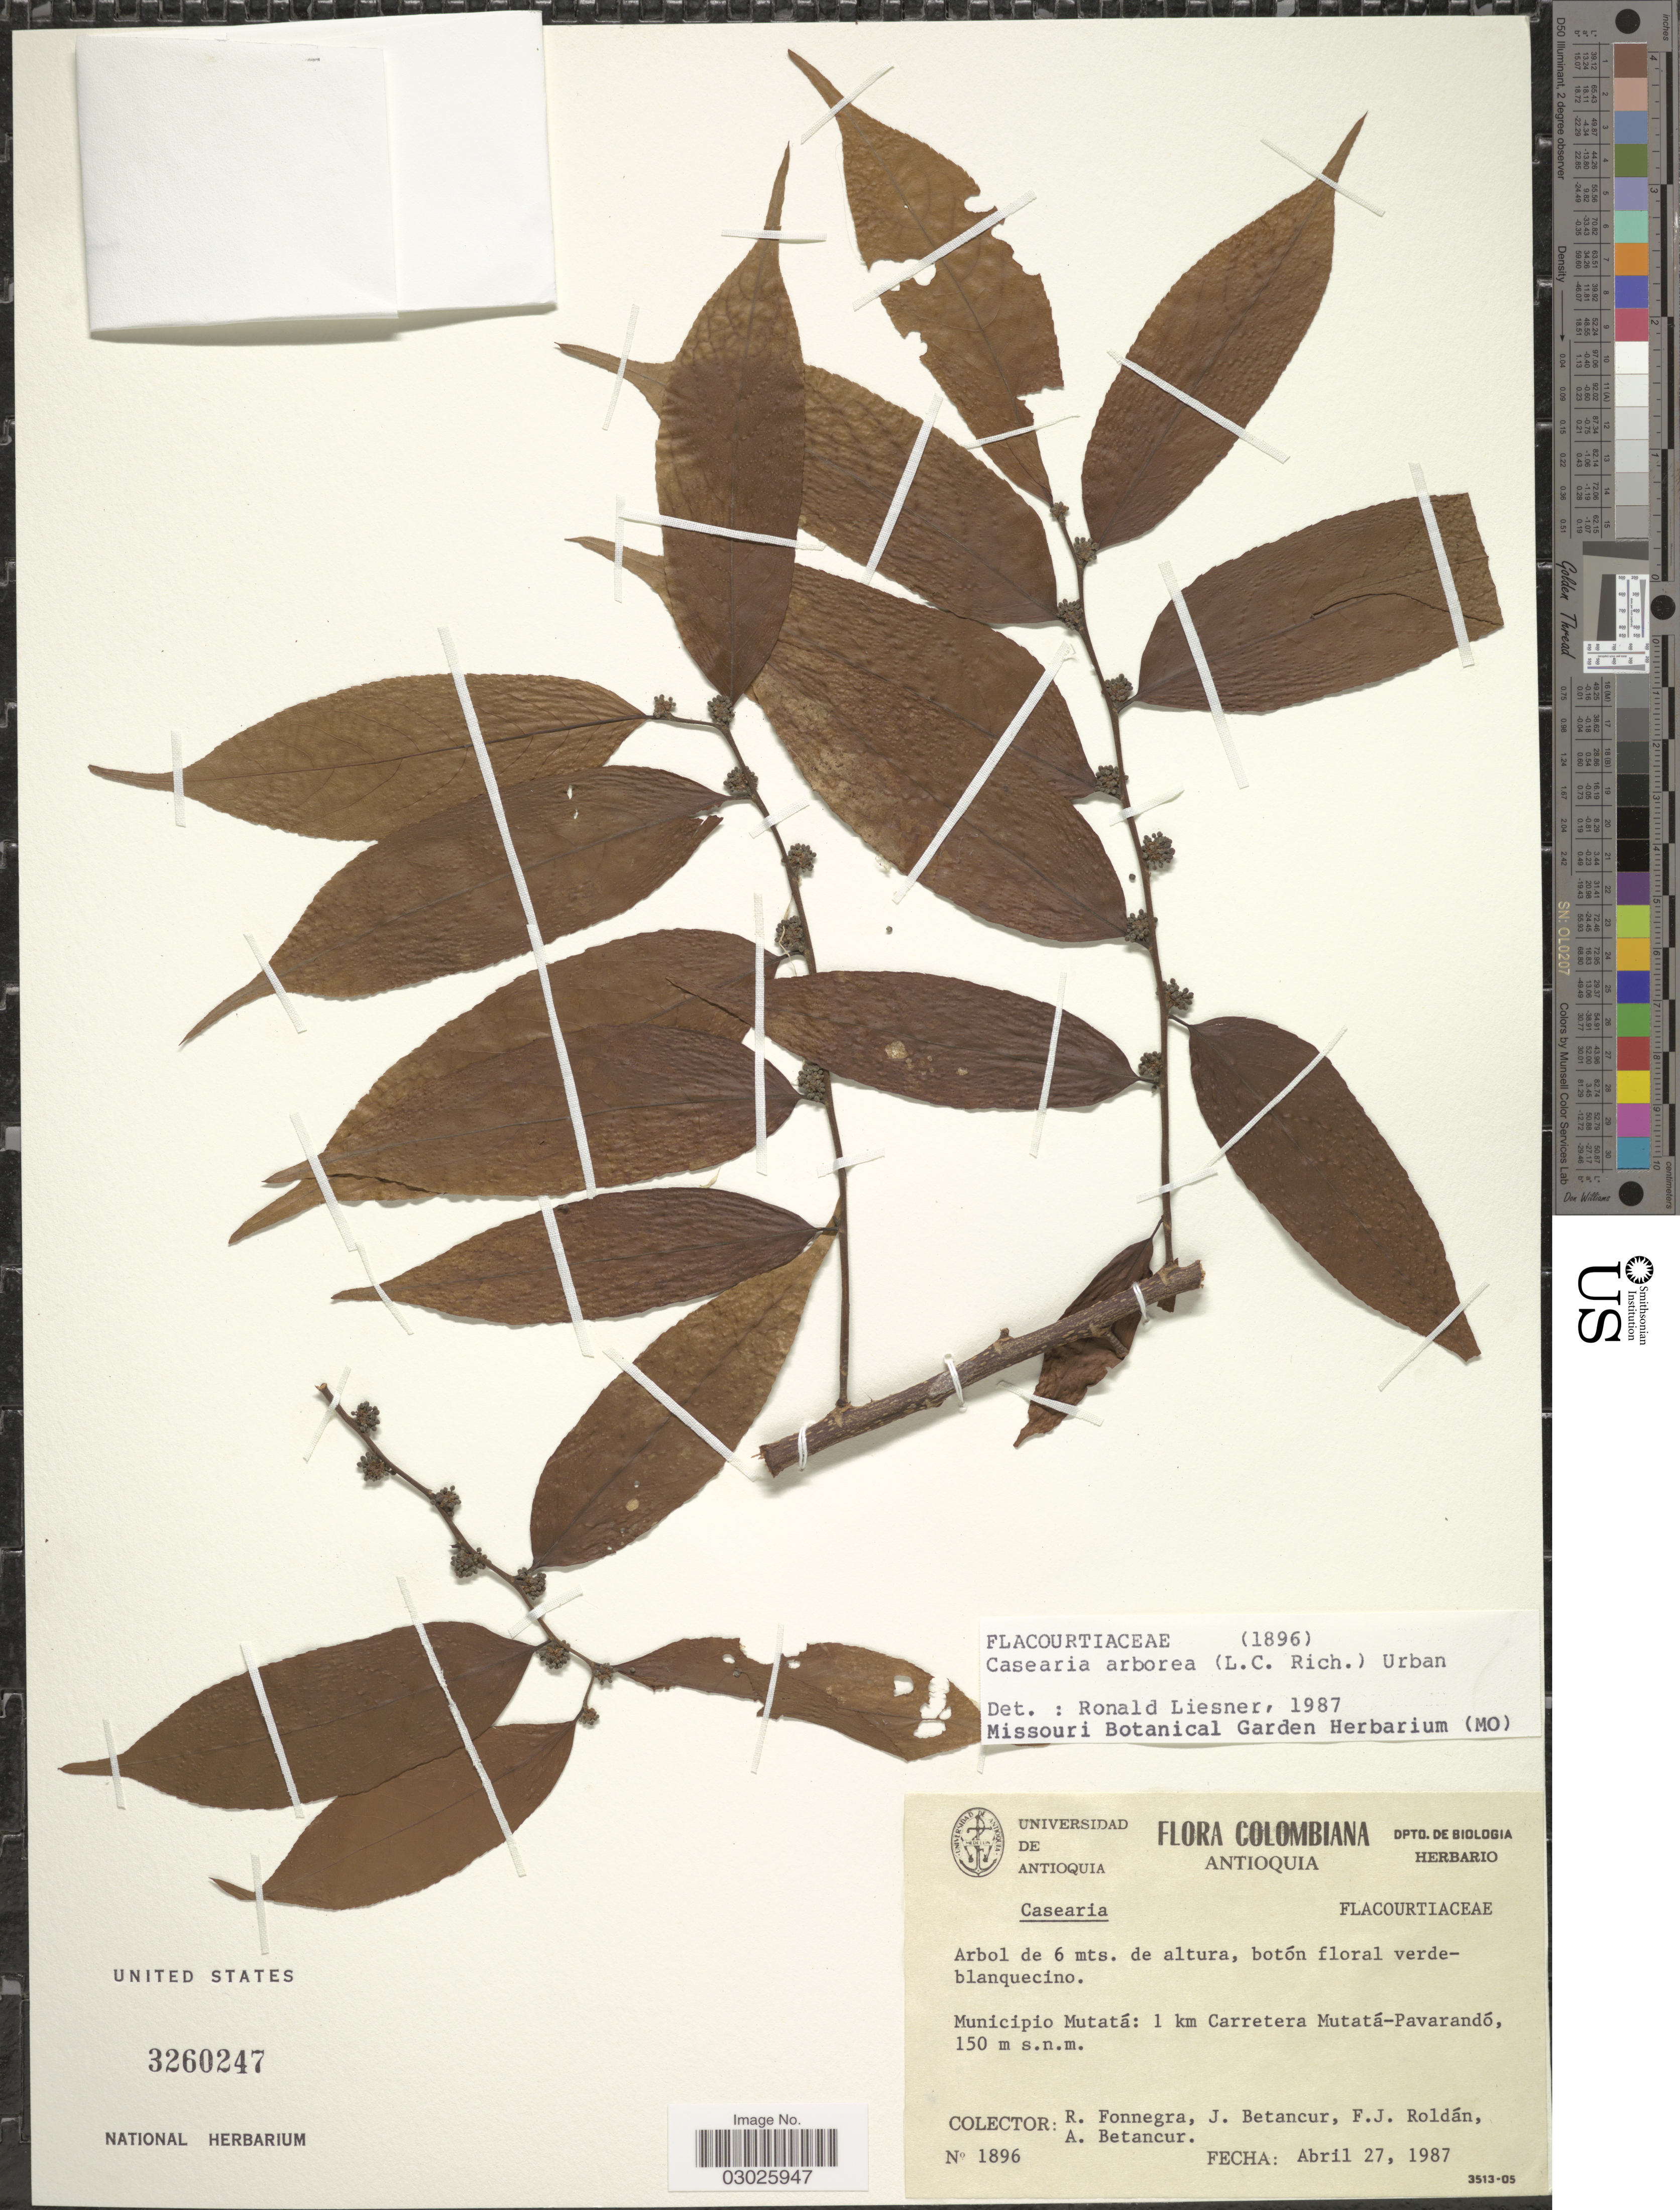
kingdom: Plantae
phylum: Tracheophyta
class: Magnoliopsida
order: Malpighiales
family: Salicaceae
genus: Casearia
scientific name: Casearia arborea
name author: (Rich.) Urb.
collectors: R. Fonnegra G., J. Betancur, F. J. Roldán & A. Betancur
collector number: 1896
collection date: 1987-04-27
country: Colombia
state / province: Antioquia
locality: Municipio Mutatá: 1 km Carretera Mutatá-Pavarandó.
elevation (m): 150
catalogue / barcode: US 3260247